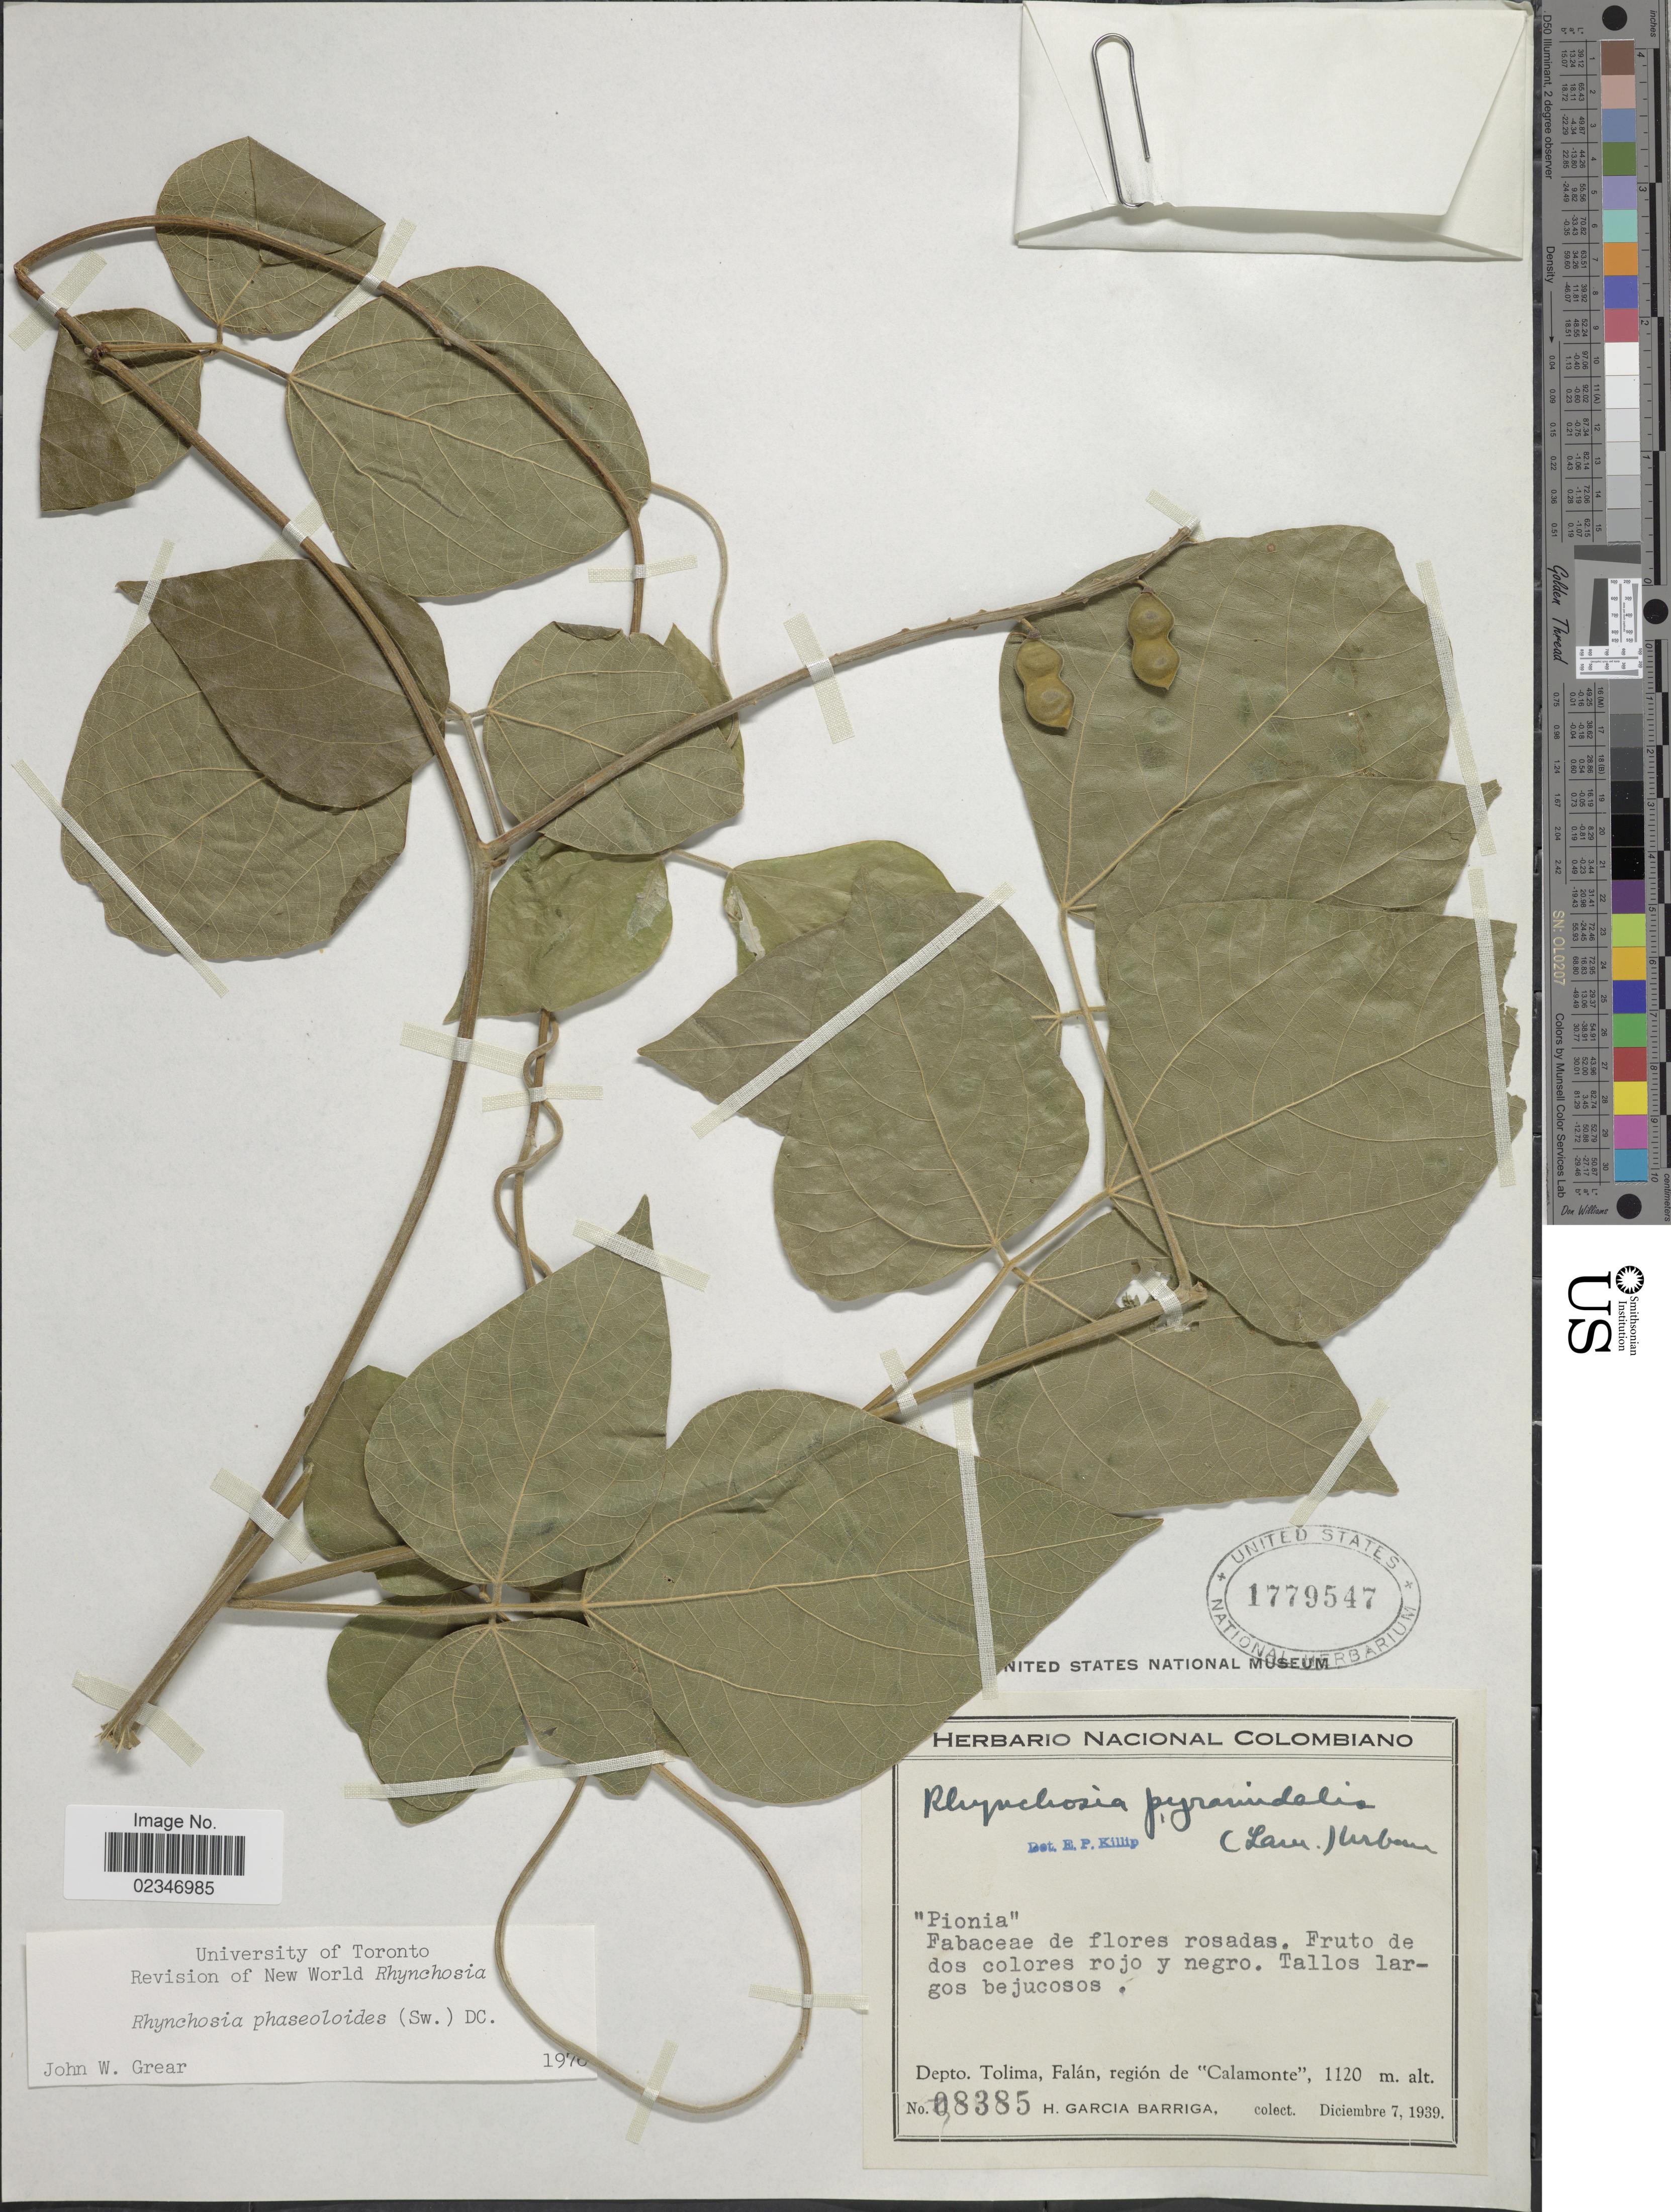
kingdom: Plantae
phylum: Tracheophyta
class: Magnoliopsida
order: Fabales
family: Fabaceae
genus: Rhynchosia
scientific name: Rhynchosia phaseoloides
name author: (Sw.) DC.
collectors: H. García Barriga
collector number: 08385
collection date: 1939-12-07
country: Colombia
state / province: Tolima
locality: Falan, region de Calamonte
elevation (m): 1120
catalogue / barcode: US 1779547